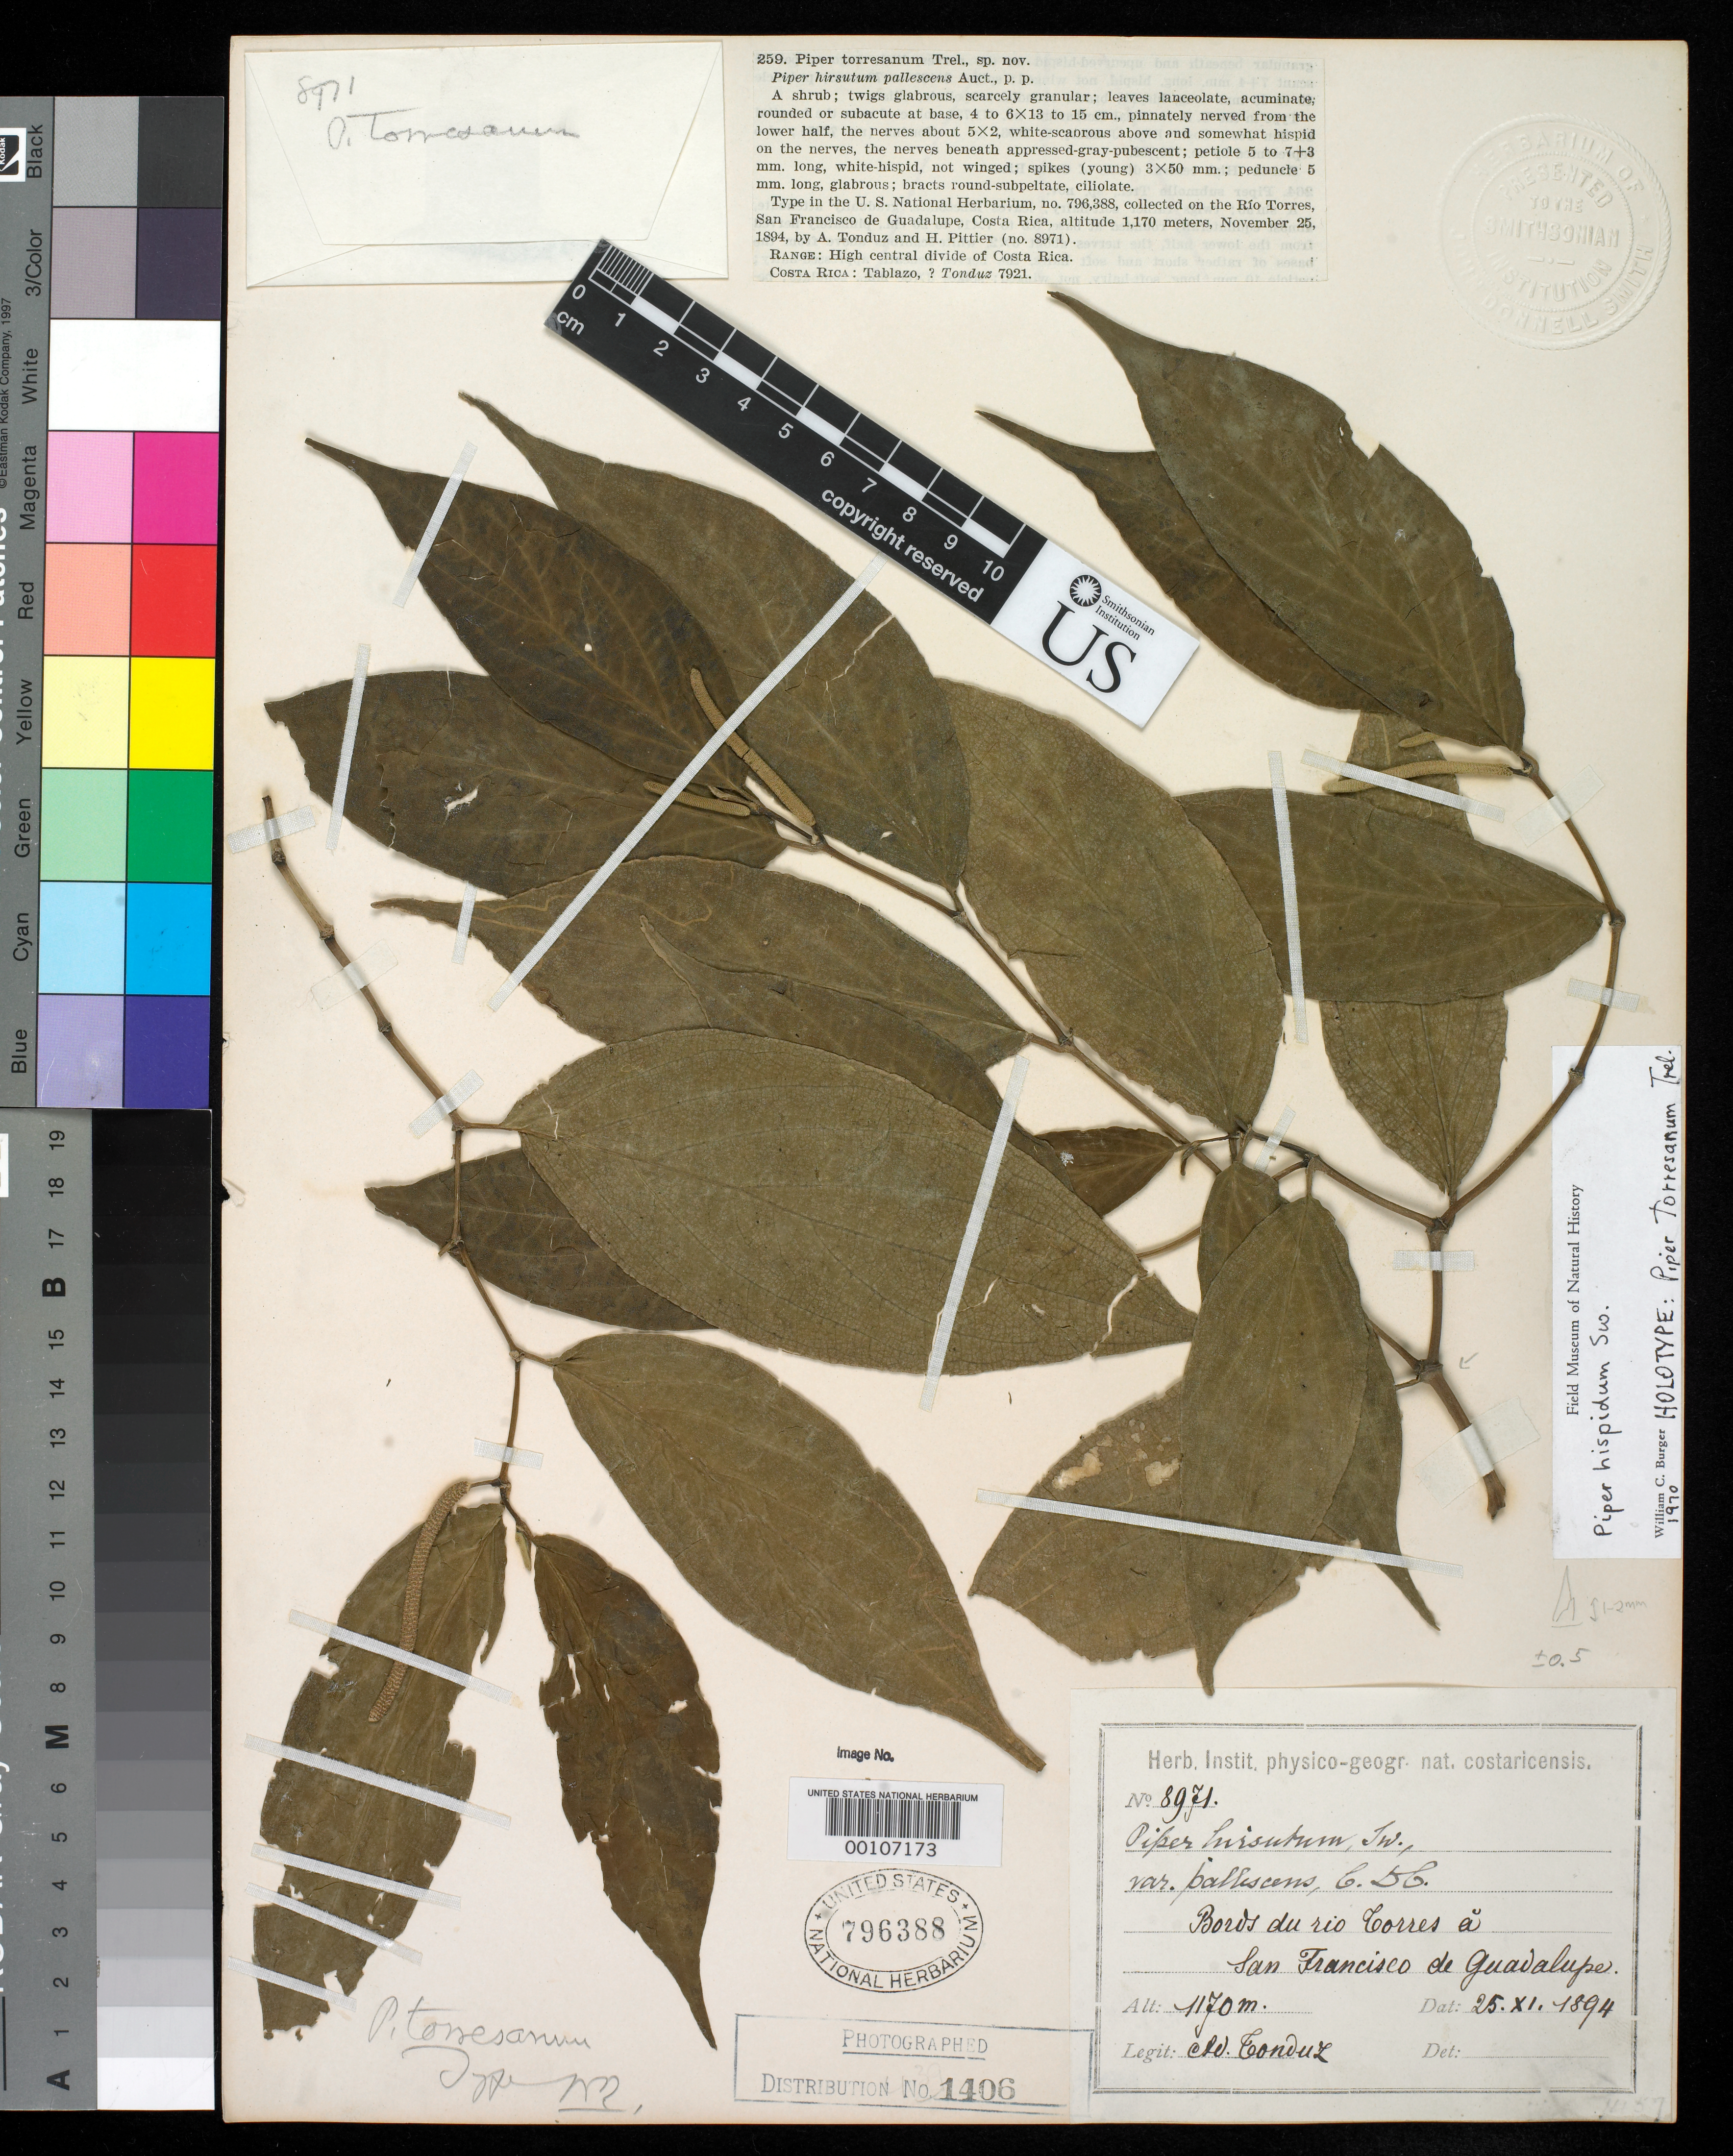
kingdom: Plantae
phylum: Tracheophyta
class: Magnoliopsida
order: Piperales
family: Piperaceae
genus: Piper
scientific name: Piper torresanum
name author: Trel.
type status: Holotype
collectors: A. Tonduz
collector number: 8971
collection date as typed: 25 Nov 1894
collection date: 1894-11-25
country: Costa Rica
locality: Rio Torres, San Francisco de Guadalupe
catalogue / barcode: US 796388